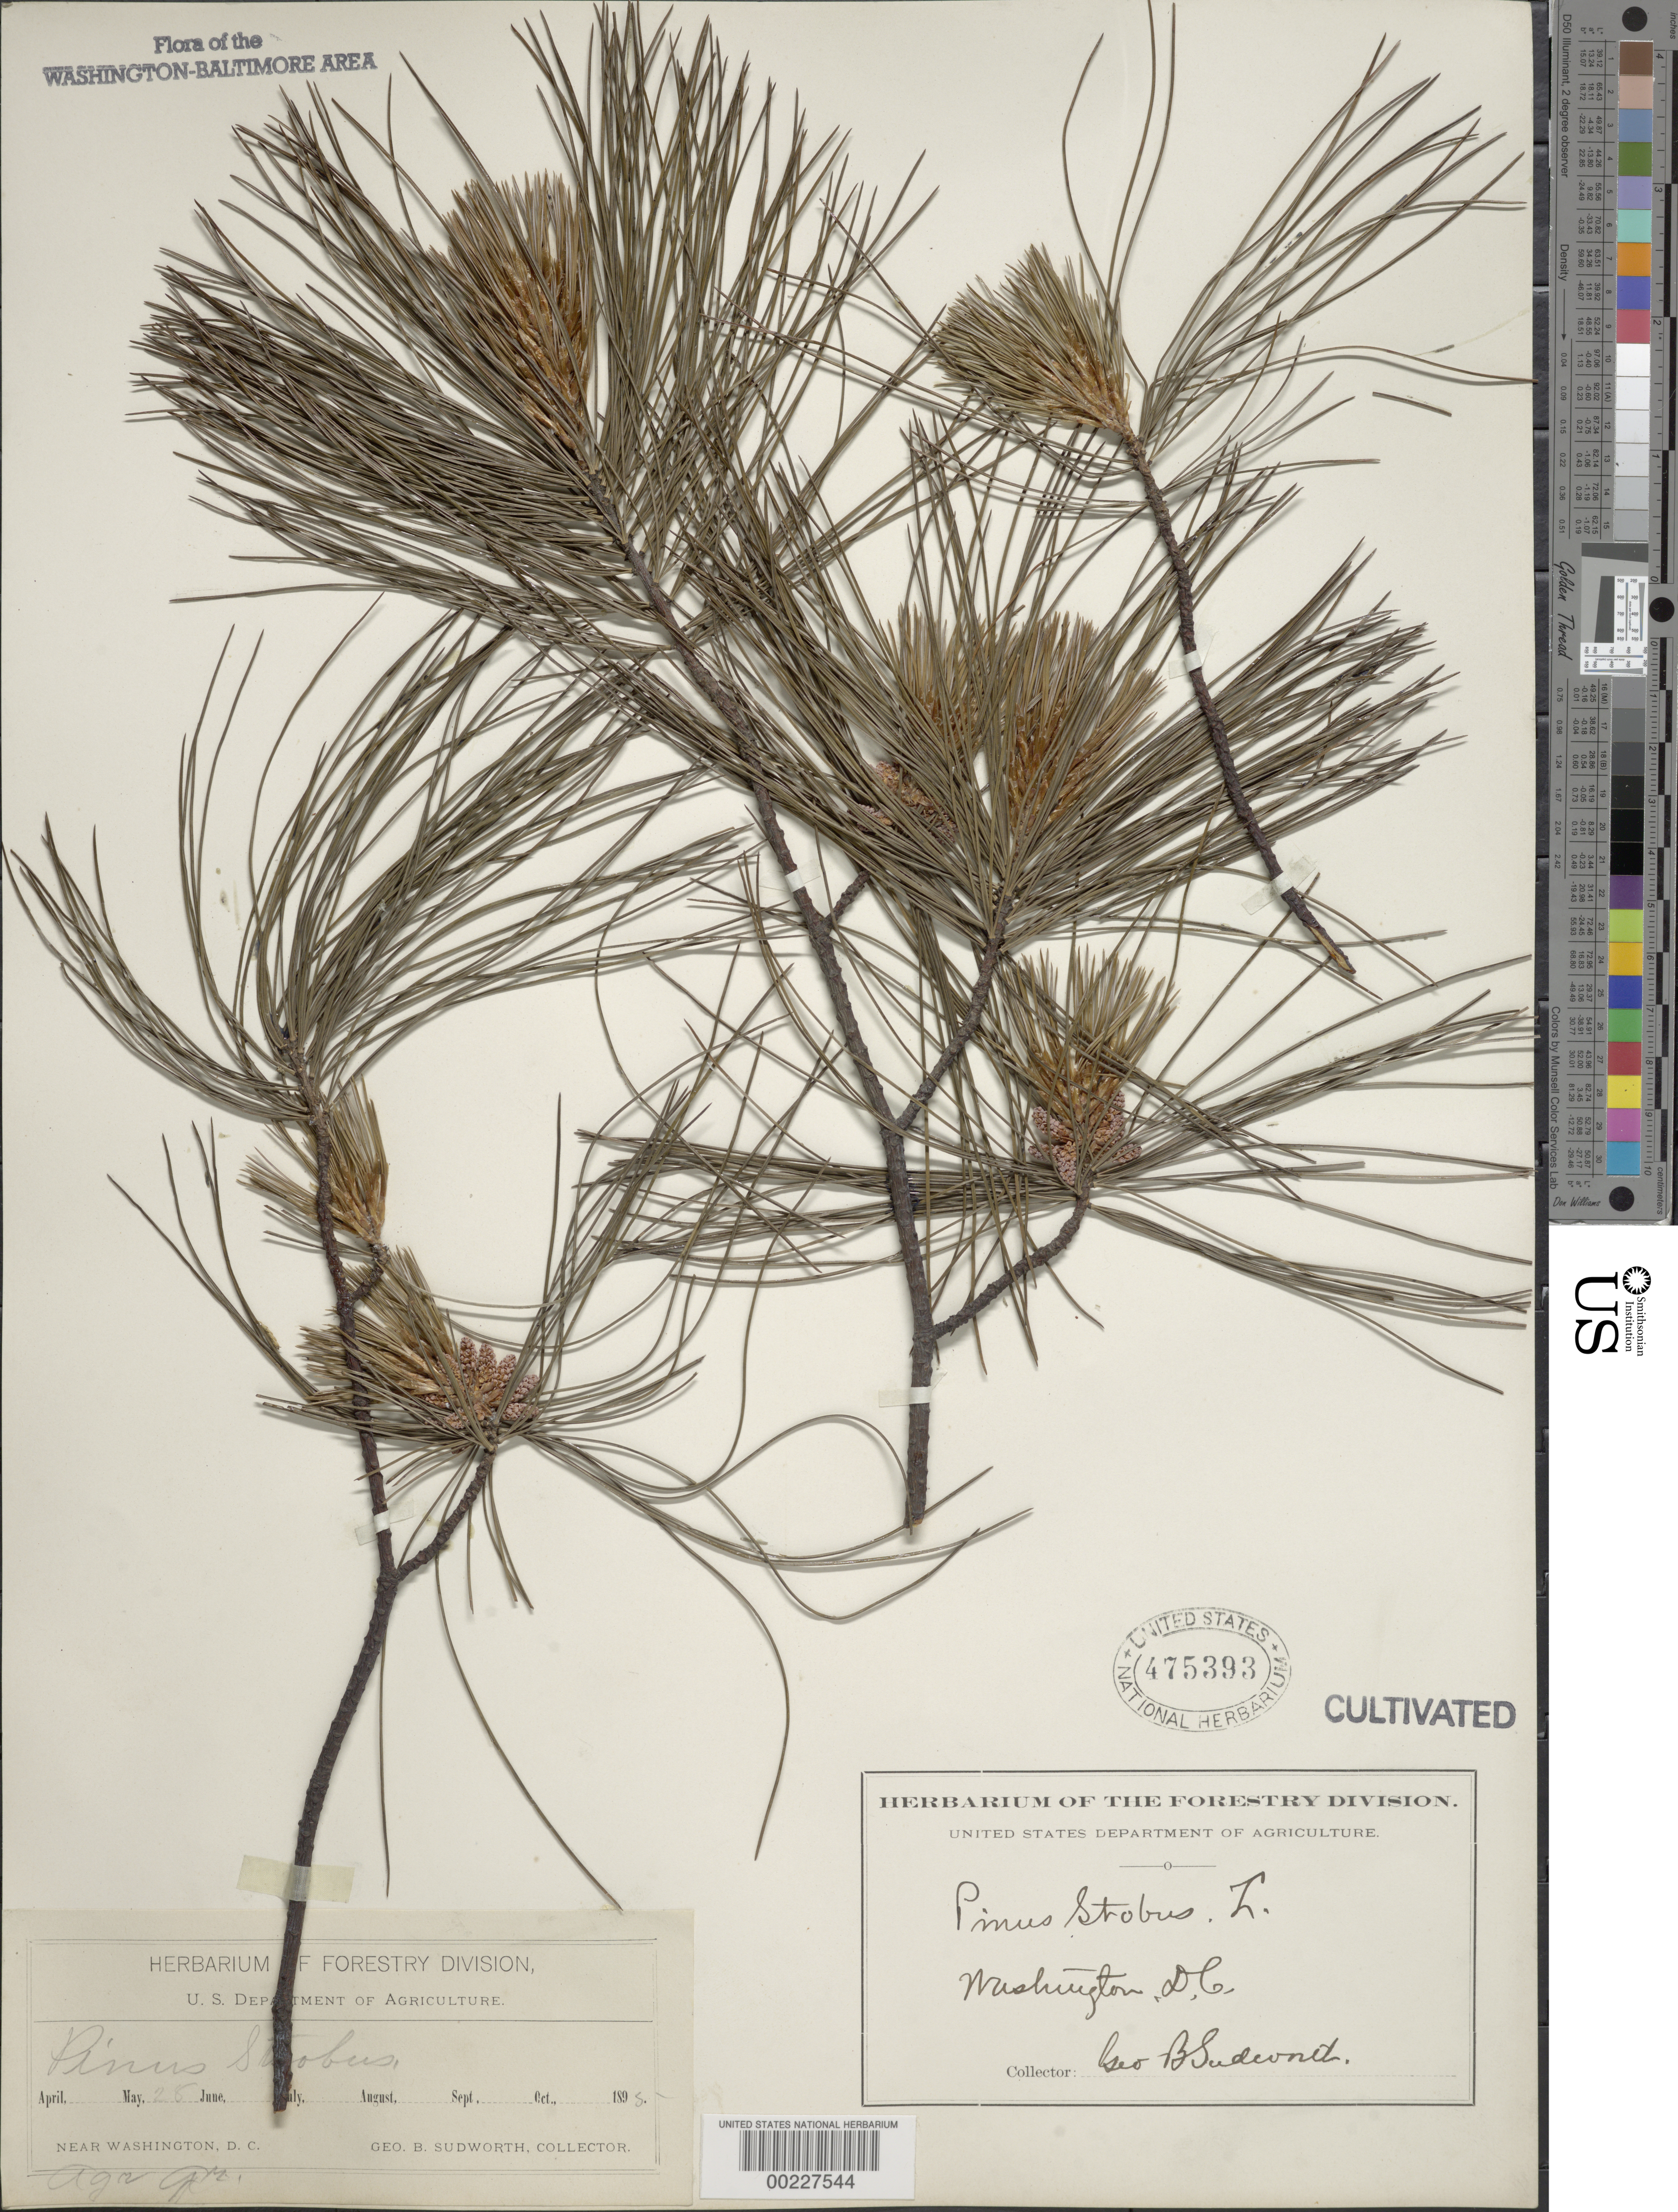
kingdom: Plantae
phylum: Tracheophyta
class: Pinopsida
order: Pinales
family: Pinaceae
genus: Pinus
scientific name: Pinus strobus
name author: L.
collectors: G. B. Sudworth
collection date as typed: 28 May 1895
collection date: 1895-05-28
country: United States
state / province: District of Columbia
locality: Agriculture grounds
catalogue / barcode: US 475393